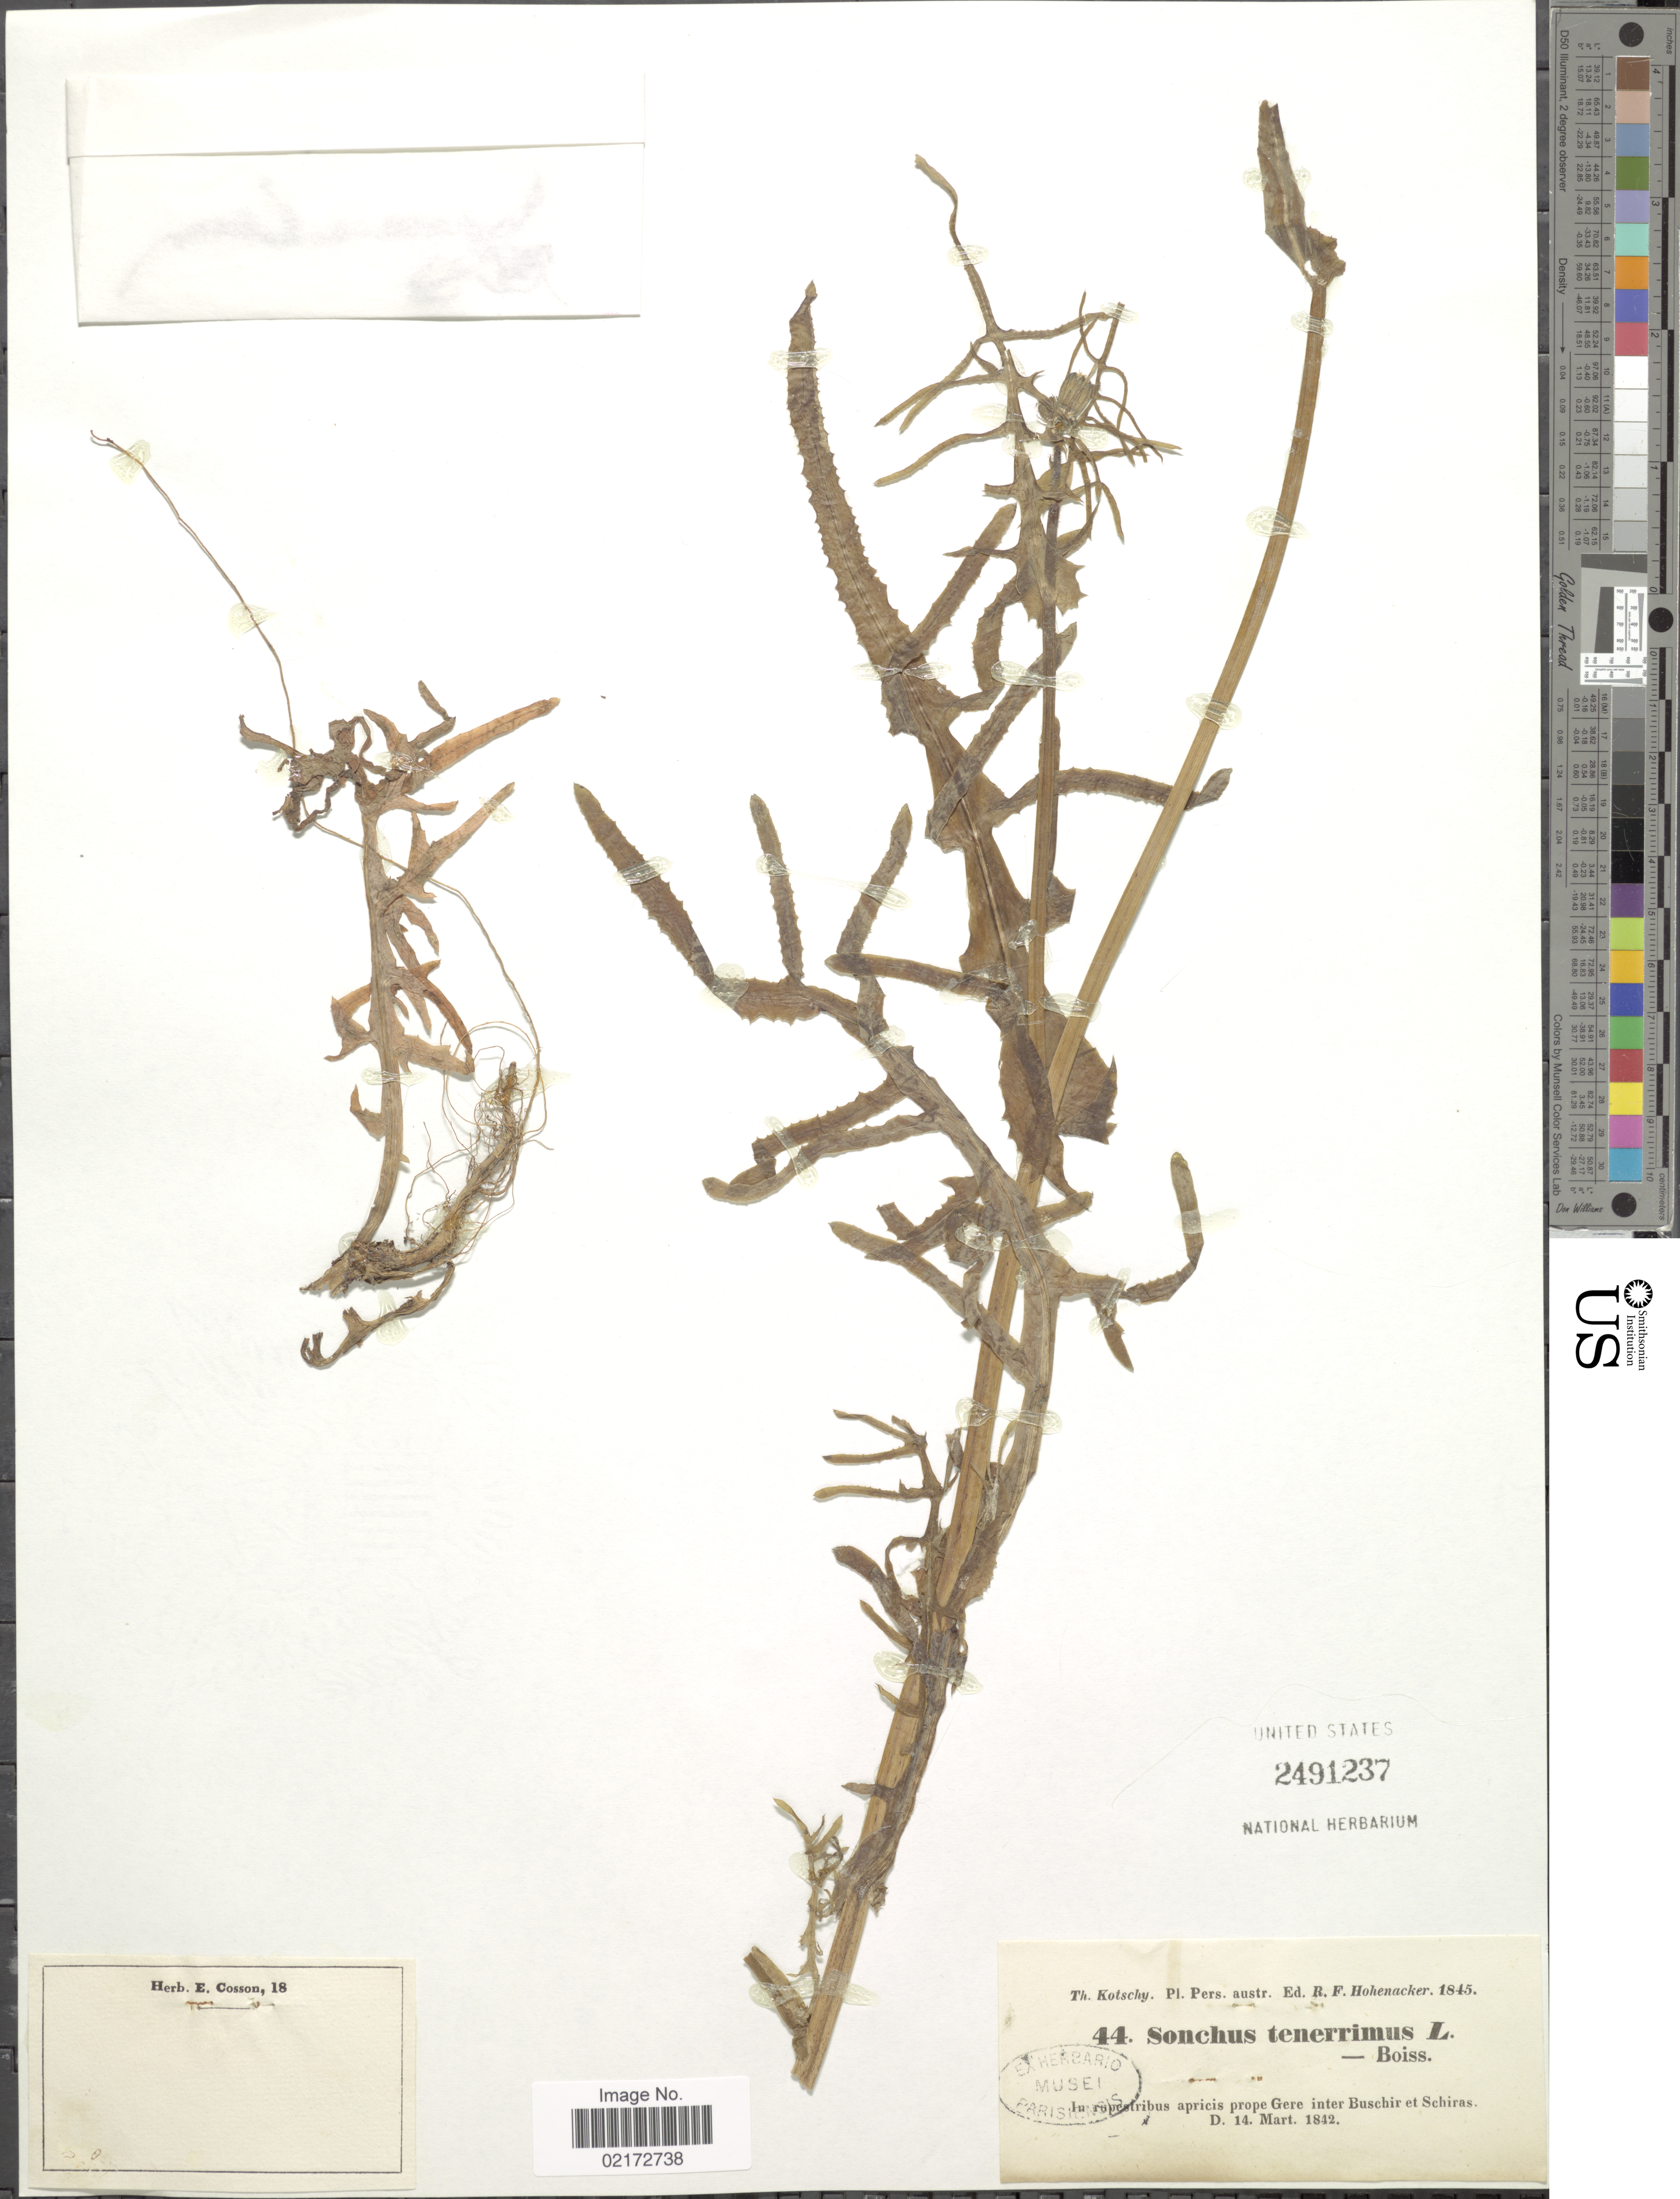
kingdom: Plantae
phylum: Tracheophyta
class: Magnoliopsida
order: Asterales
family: Asteraceae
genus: Sonchus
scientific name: Sonchus tenerrimus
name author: L.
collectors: K. G. Kotschy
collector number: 44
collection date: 1842-03-14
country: Iran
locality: In rupestribus apricis prope Gere inter Buschir et Schiras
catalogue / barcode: US 2491237